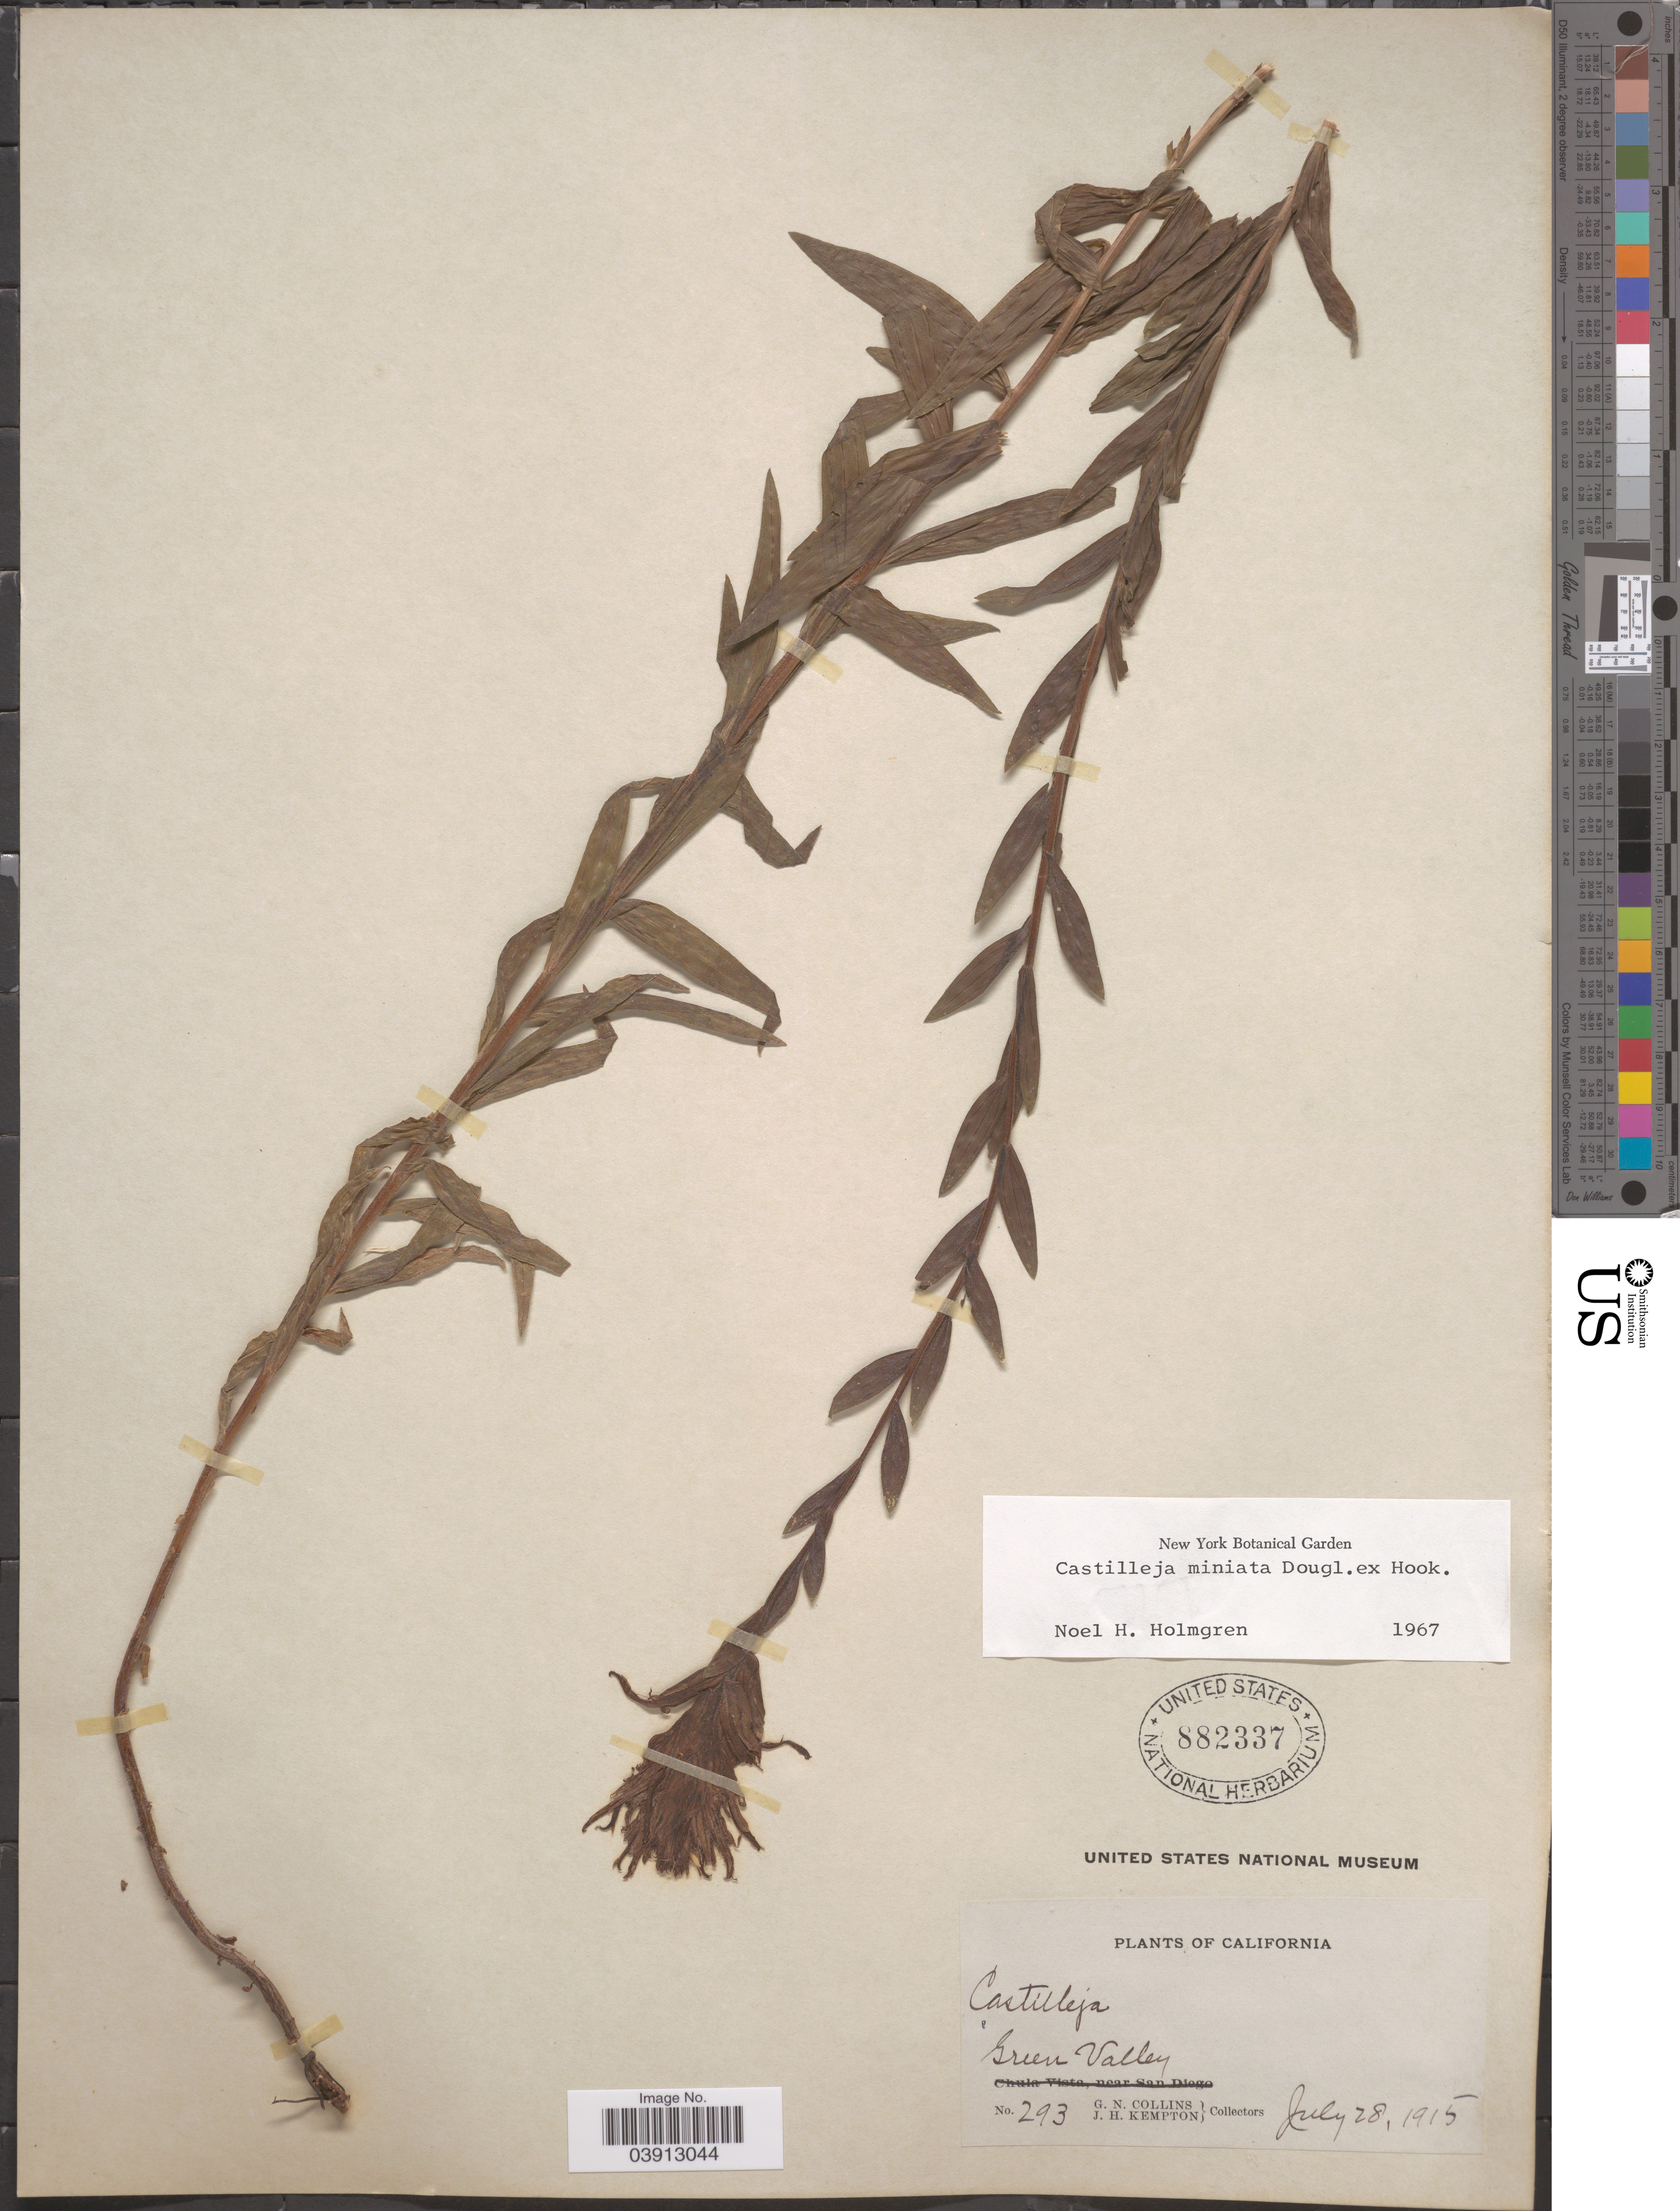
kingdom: Plantae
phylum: Tracheophyta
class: Magnoliopsida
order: Lamiales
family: Orobanchaceae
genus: Castilleja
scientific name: Castilleja miniata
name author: Douglas ex Hook.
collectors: G. Collins & J. H. Kempton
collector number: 293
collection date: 1915-07-28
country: United States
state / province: California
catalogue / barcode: US 882337